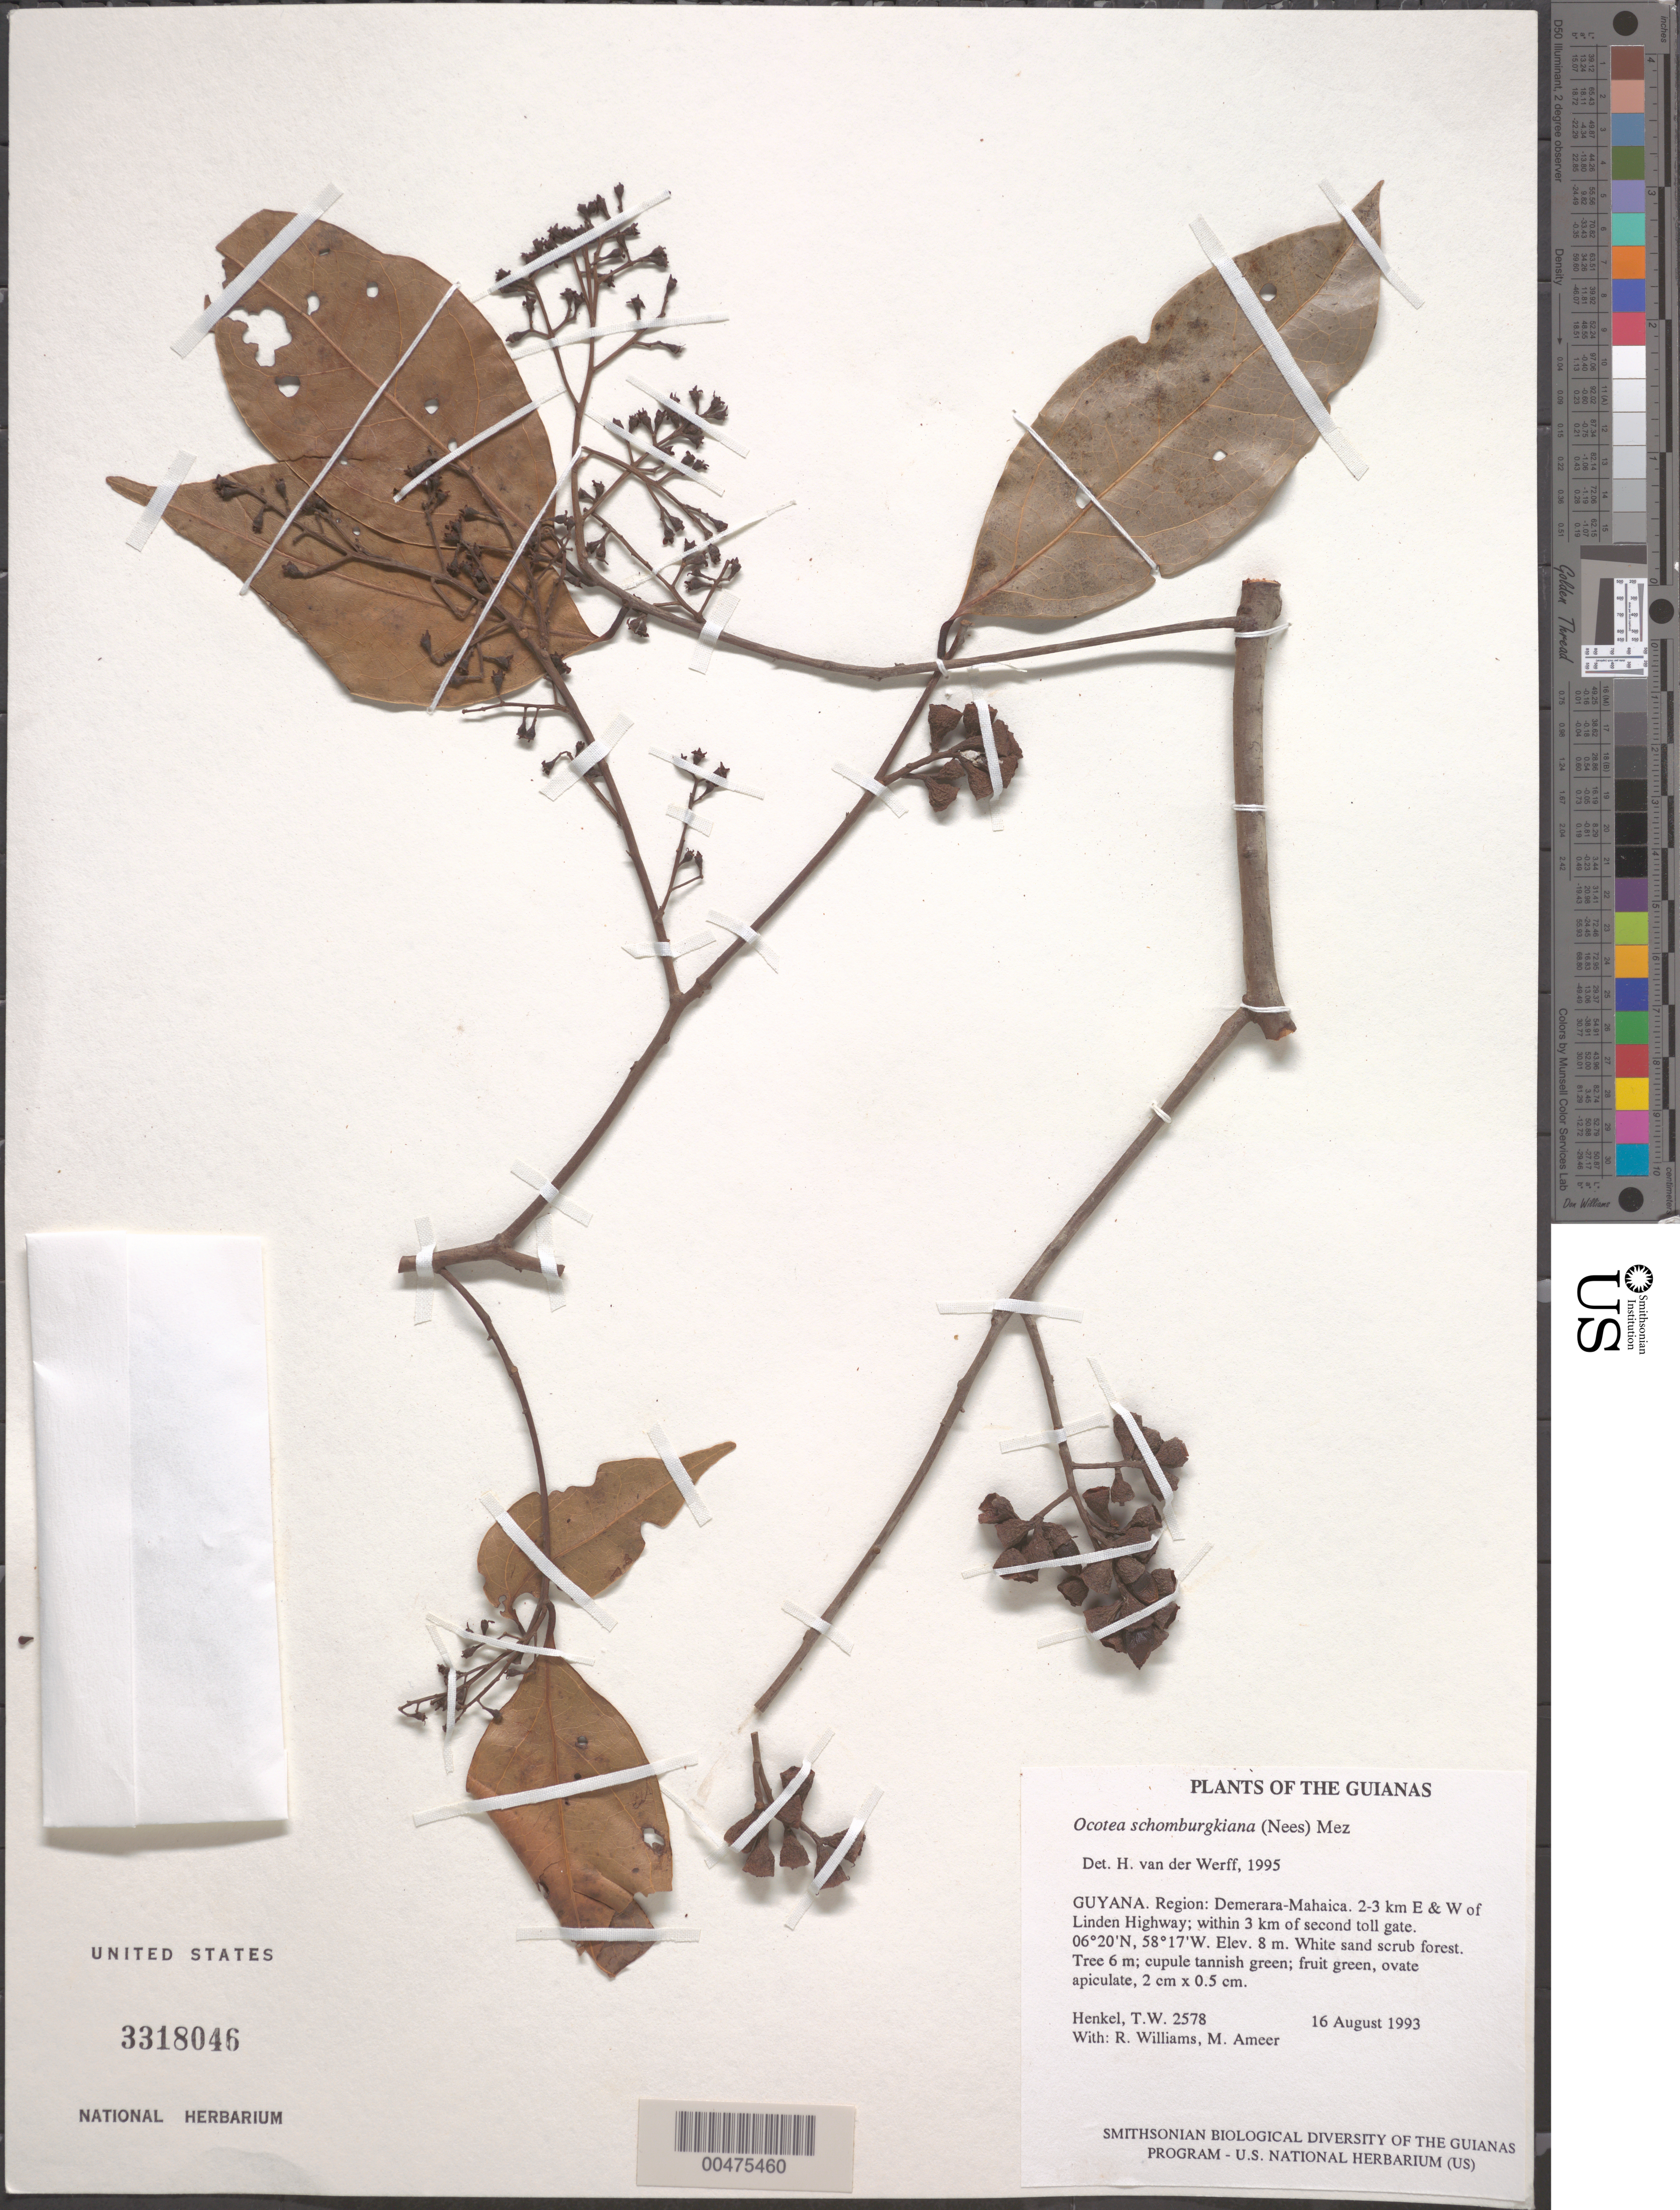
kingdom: Plantae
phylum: Tracheophyta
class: Magnoliopsida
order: Laurales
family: Lauraceae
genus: Ocotea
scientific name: Ocotea schomburgkiana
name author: (Nees) Mez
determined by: van der Werff, H., (MO), Missouri Botanical Garden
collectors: T. Henkel, R. Williams & M. Ameer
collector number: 2578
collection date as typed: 16 August 1993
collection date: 1993-08-16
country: Guyana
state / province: Demerara-Mahaica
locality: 2-3 km E & W of Linden Highway; within 3 km of second toll gate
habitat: White sand scrub forest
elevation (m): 8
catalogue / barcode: US 3318046